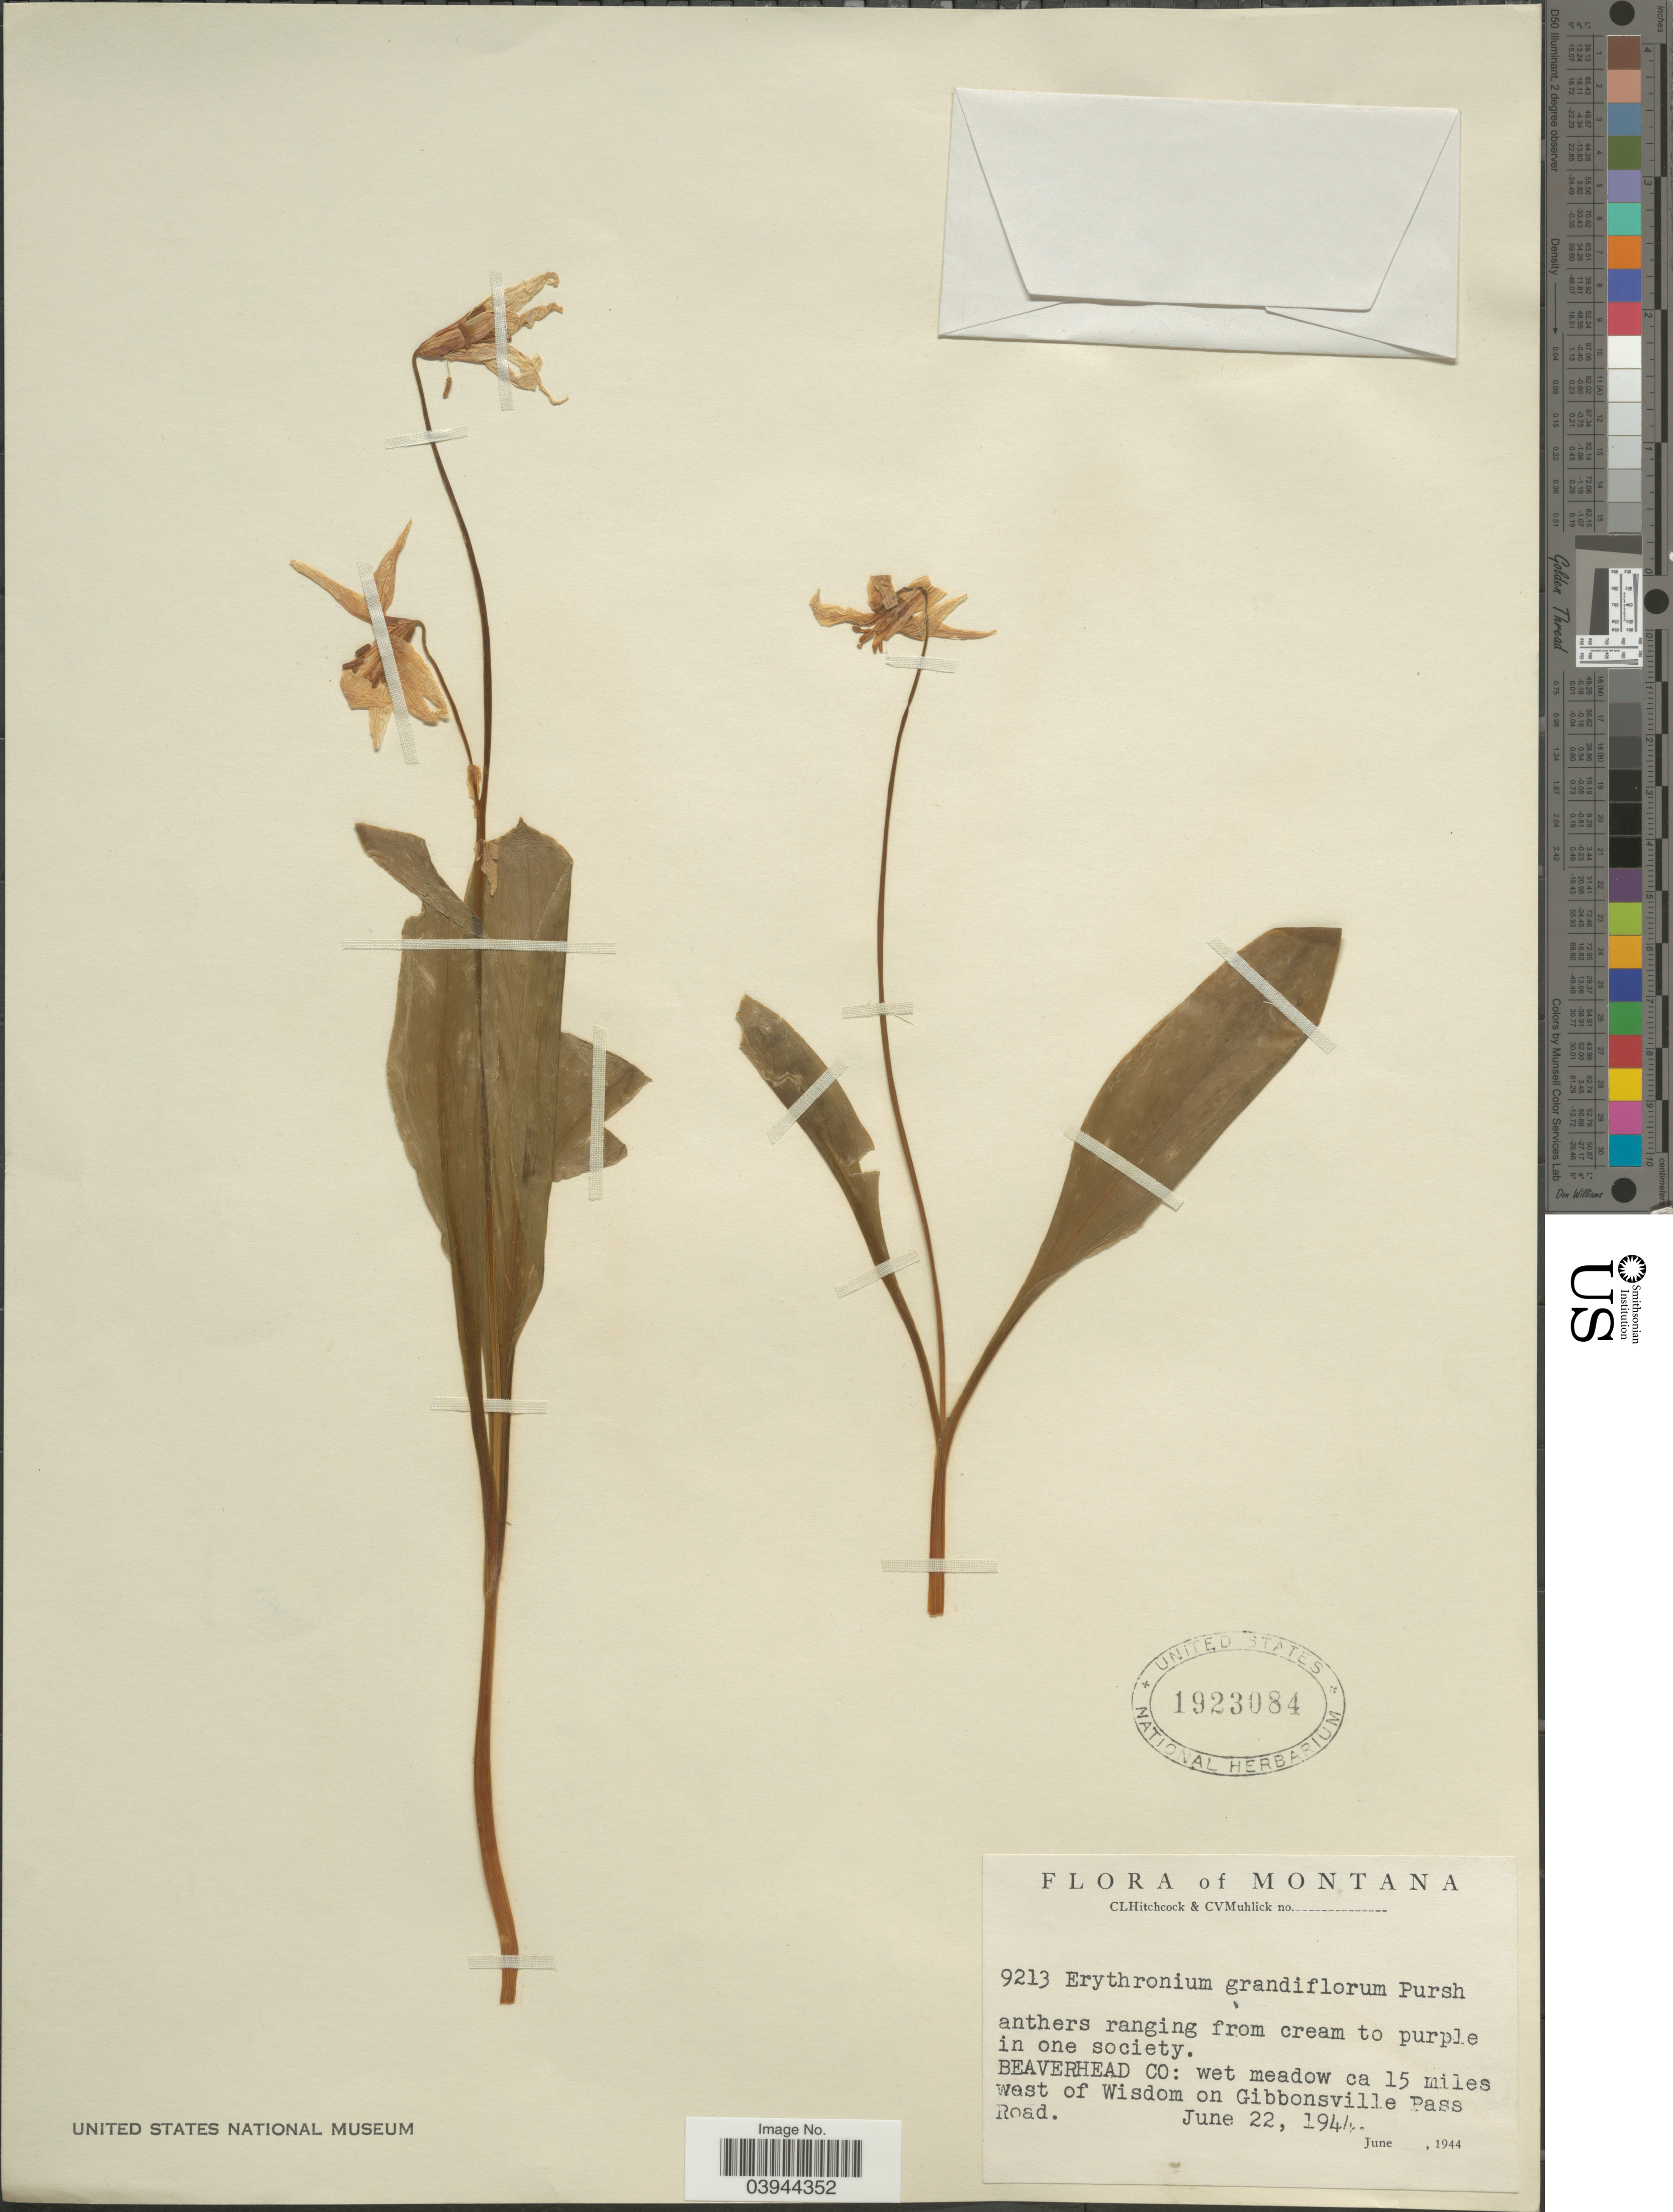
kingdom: Plantae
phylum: Tracheophyta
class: Liliopsida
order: Liliales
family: Liliaceae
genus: Erythronium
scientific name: Erythronium grandiflorum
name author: Pursh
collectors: C. L. Hitchcock & C. V. Muhlick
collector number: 9213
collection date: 1944-06-22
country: United States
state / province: Montana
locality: Beaverhead Co: wet meadow ca 15 miles west of Wisdom on Gibbonsville Pass Road.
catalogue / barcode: US 1923084